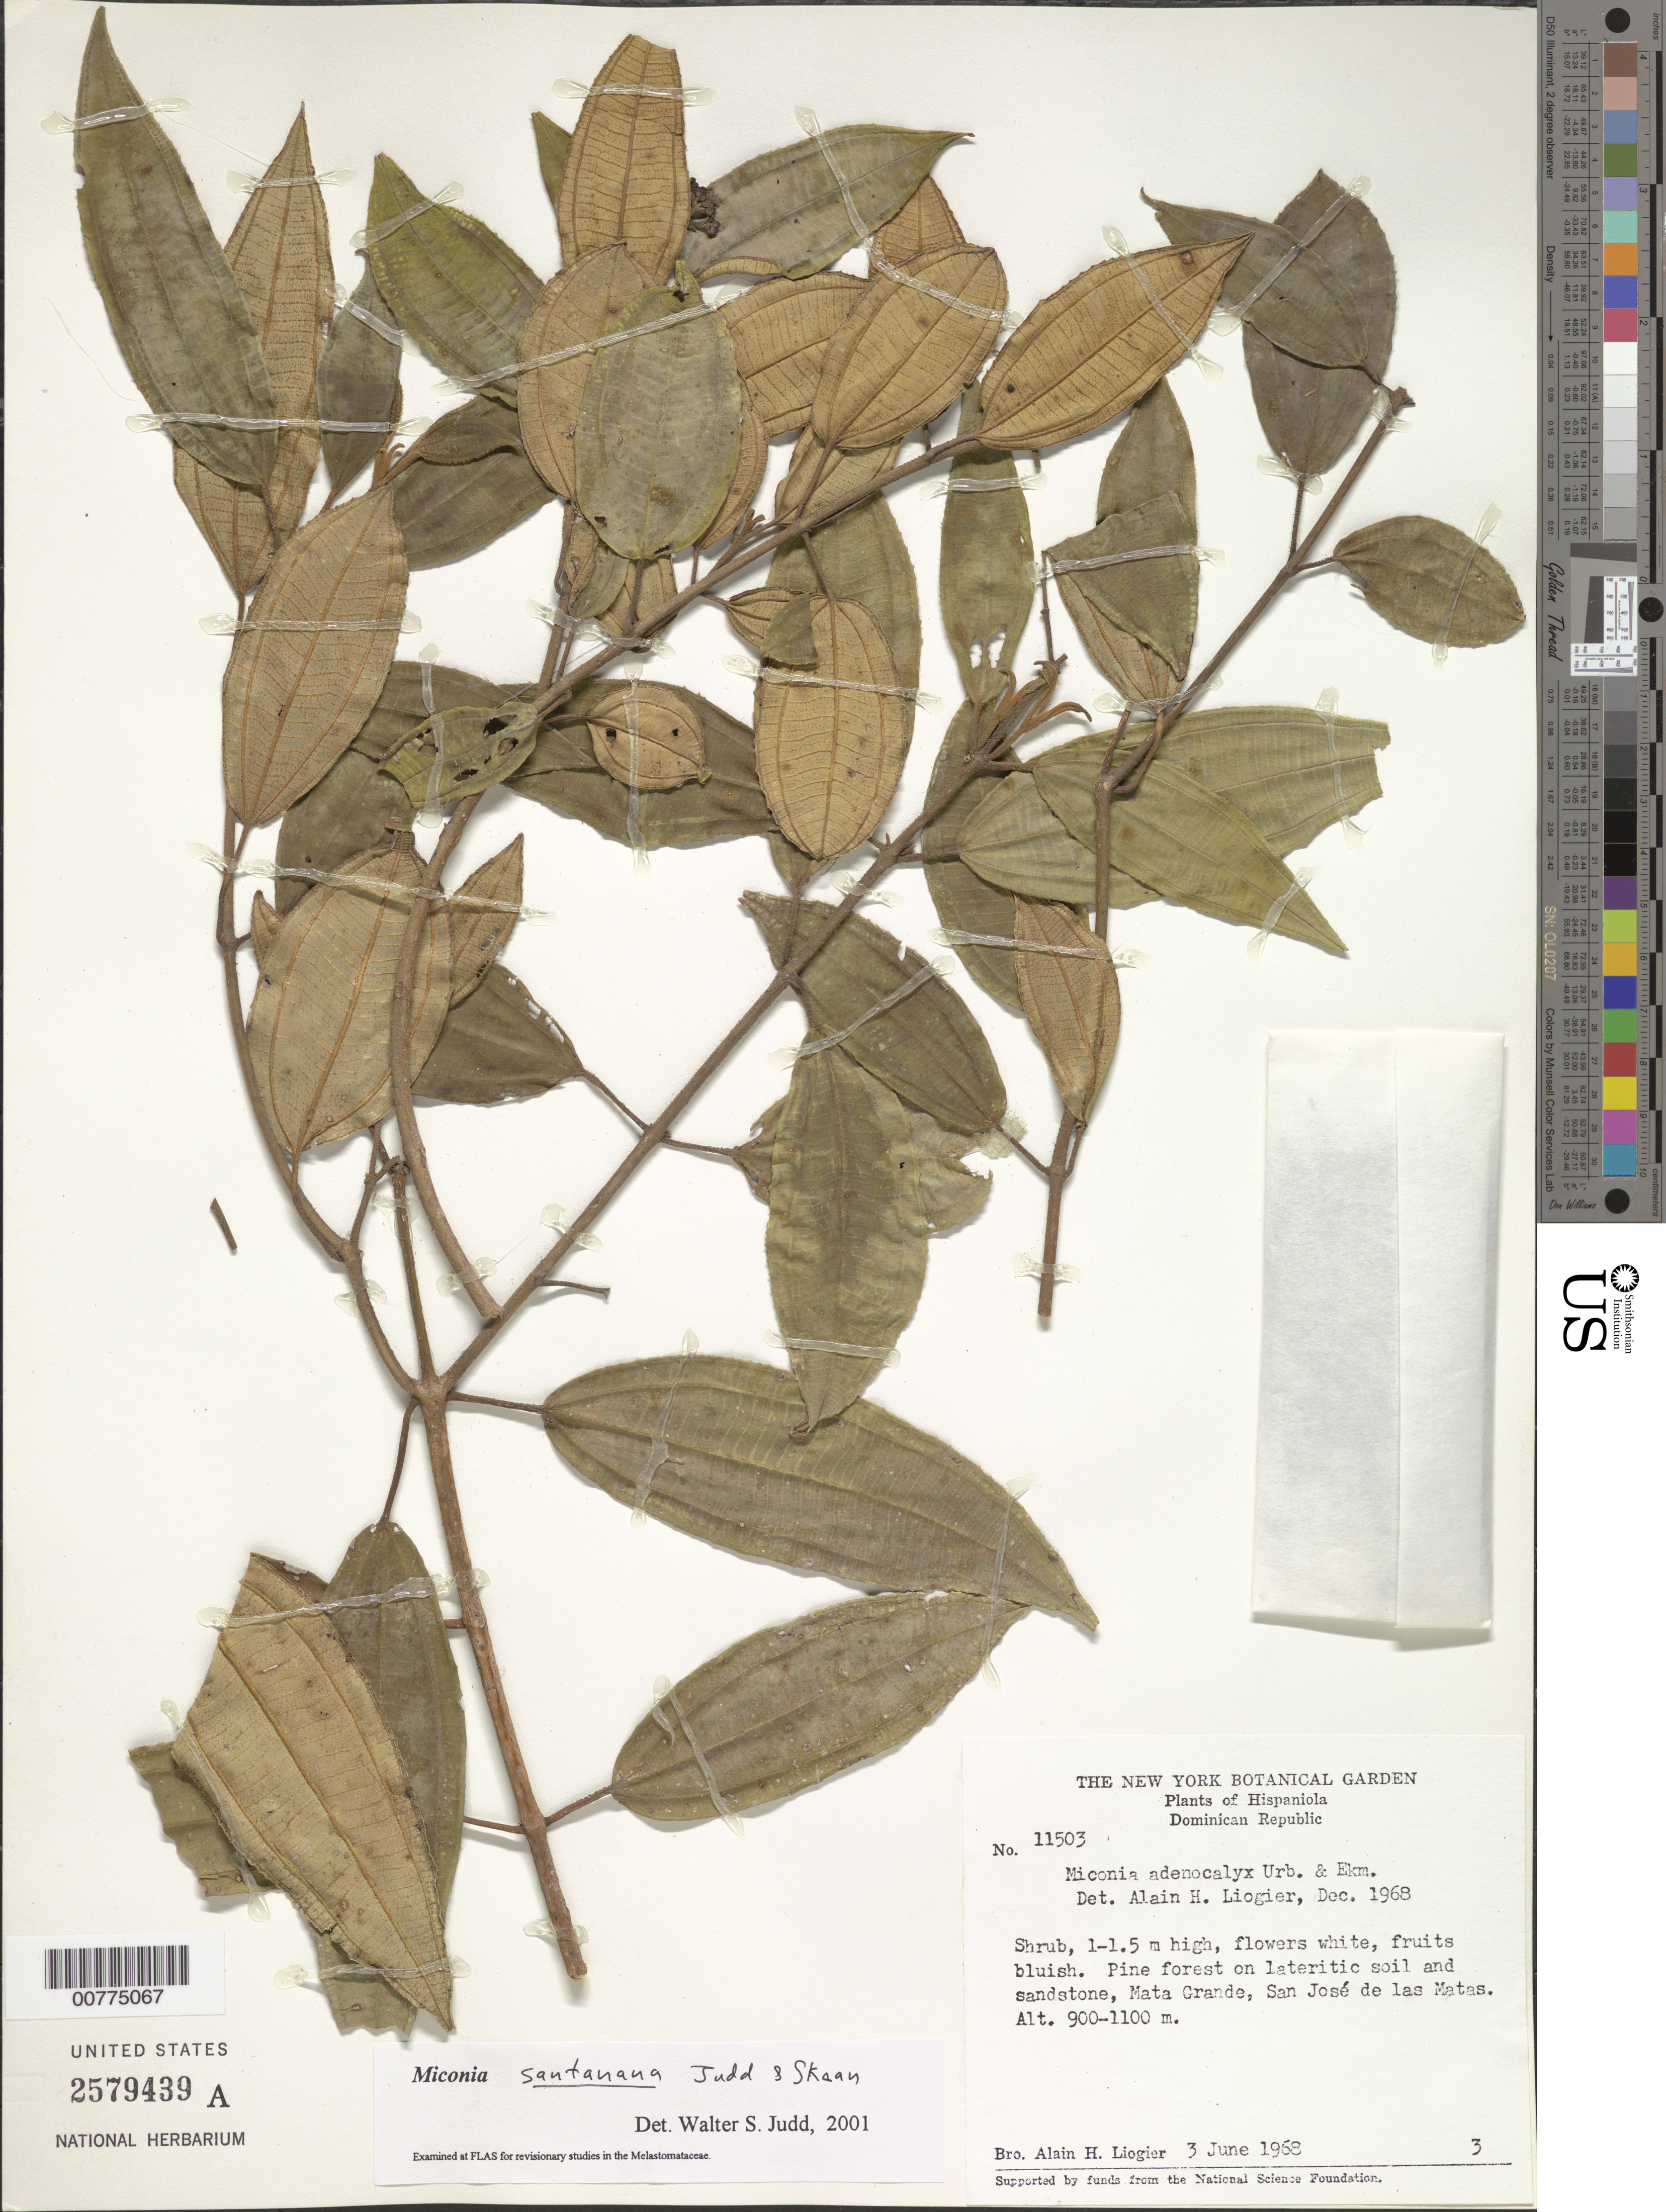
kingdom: Plantae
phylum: Tracheophyta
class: Magnoliopsida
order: Myrtales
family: Melastomataceae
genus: Miconia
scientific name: Miconia santanana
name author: Judd & Skean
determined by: Judd, Walter S.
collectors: A. H. Liogier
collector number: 11503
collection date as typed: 03 Jun 1968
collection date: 1968-06-03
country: Dominican Republic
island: Hispaniola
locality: San José de las Matas, Mata Grande.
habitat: Pine forest on lateritic soil and sandstone.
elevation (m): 900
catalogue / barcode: US 2579439A